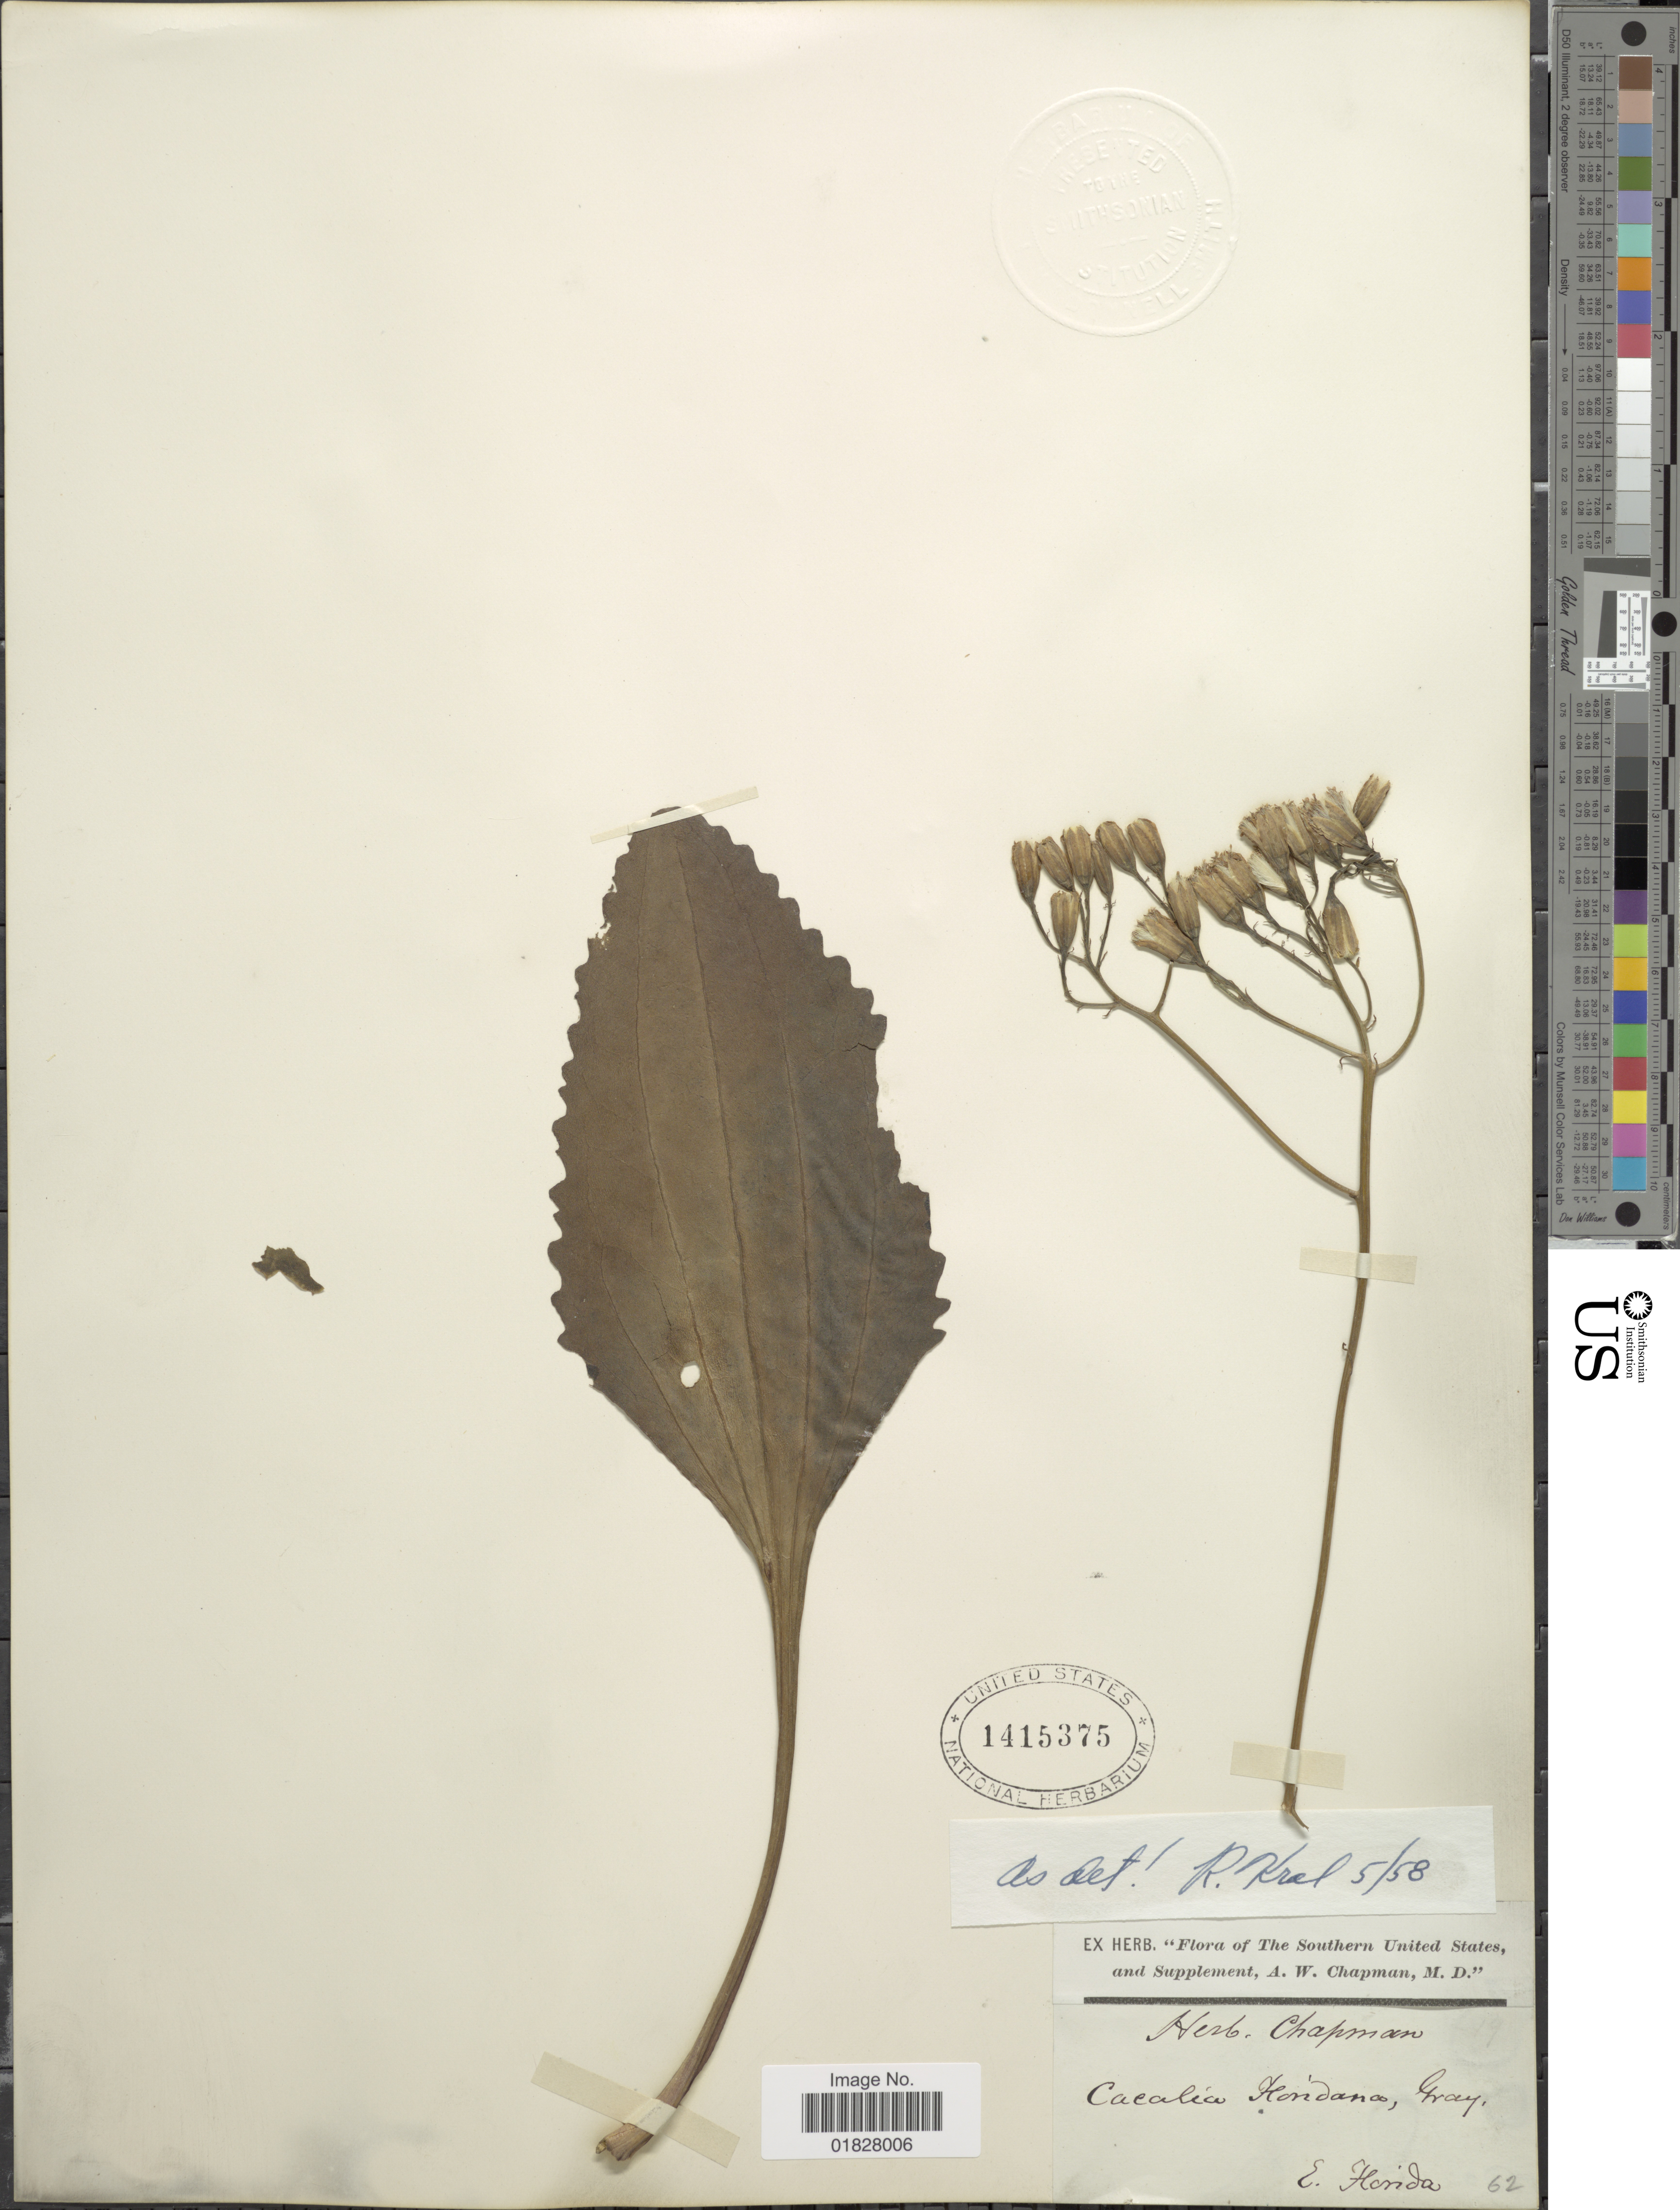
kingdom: Plantae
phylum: Tracheophyta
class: Magnoliopsida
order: Asterales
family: Asteraceae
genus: Arnoglossum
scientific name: Arnoglossum floridanum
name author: (A. Gray) H. Rob.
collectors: A. W. Chapman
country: United States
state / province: Florida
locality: Southern United States, and Supplement. E. Florida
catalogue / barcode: US 1415375